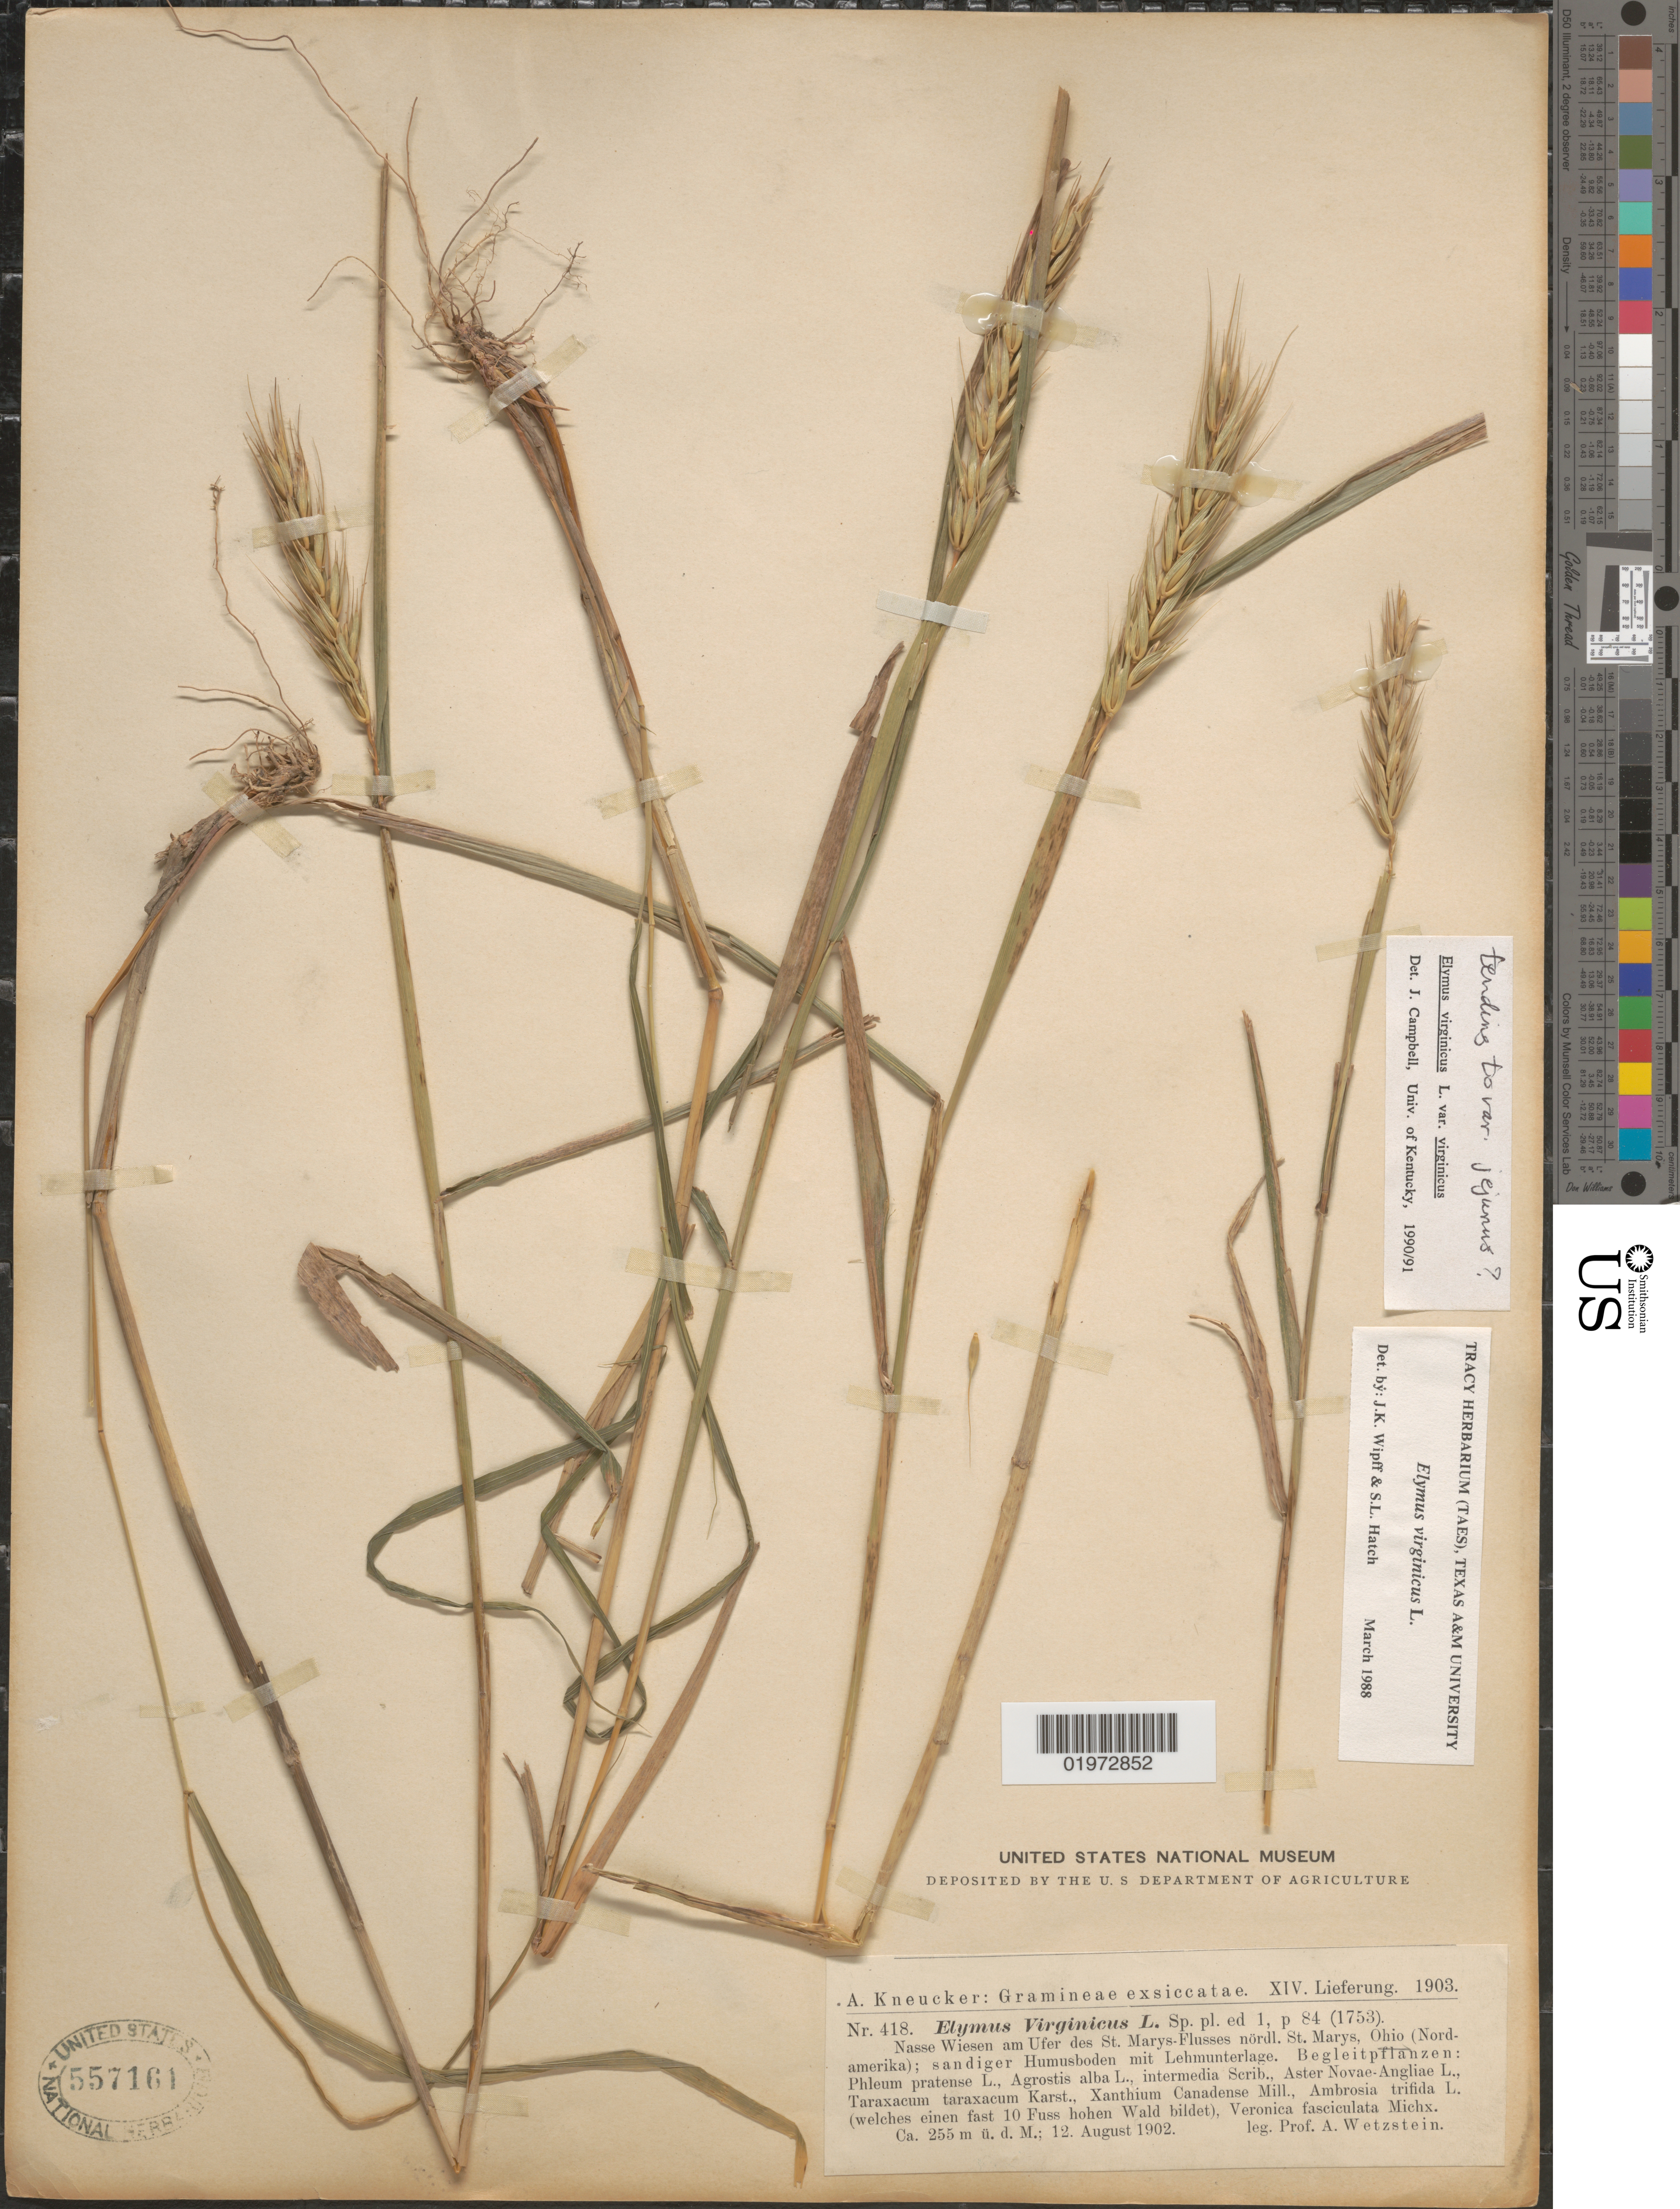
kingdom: Plantae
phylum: Tracheophyta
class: Liliopsida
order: Poales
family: Poaceae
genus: Elymus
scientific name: Elymus virginicus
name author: L.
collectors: A. Wetzstein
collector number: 418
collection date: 1902-08-12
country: United States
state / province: Ohio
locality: Nasse Wiesen am Ufer des St. Marys-Flusses nördl. St. Marys.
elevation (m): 255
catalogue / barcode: US 557161